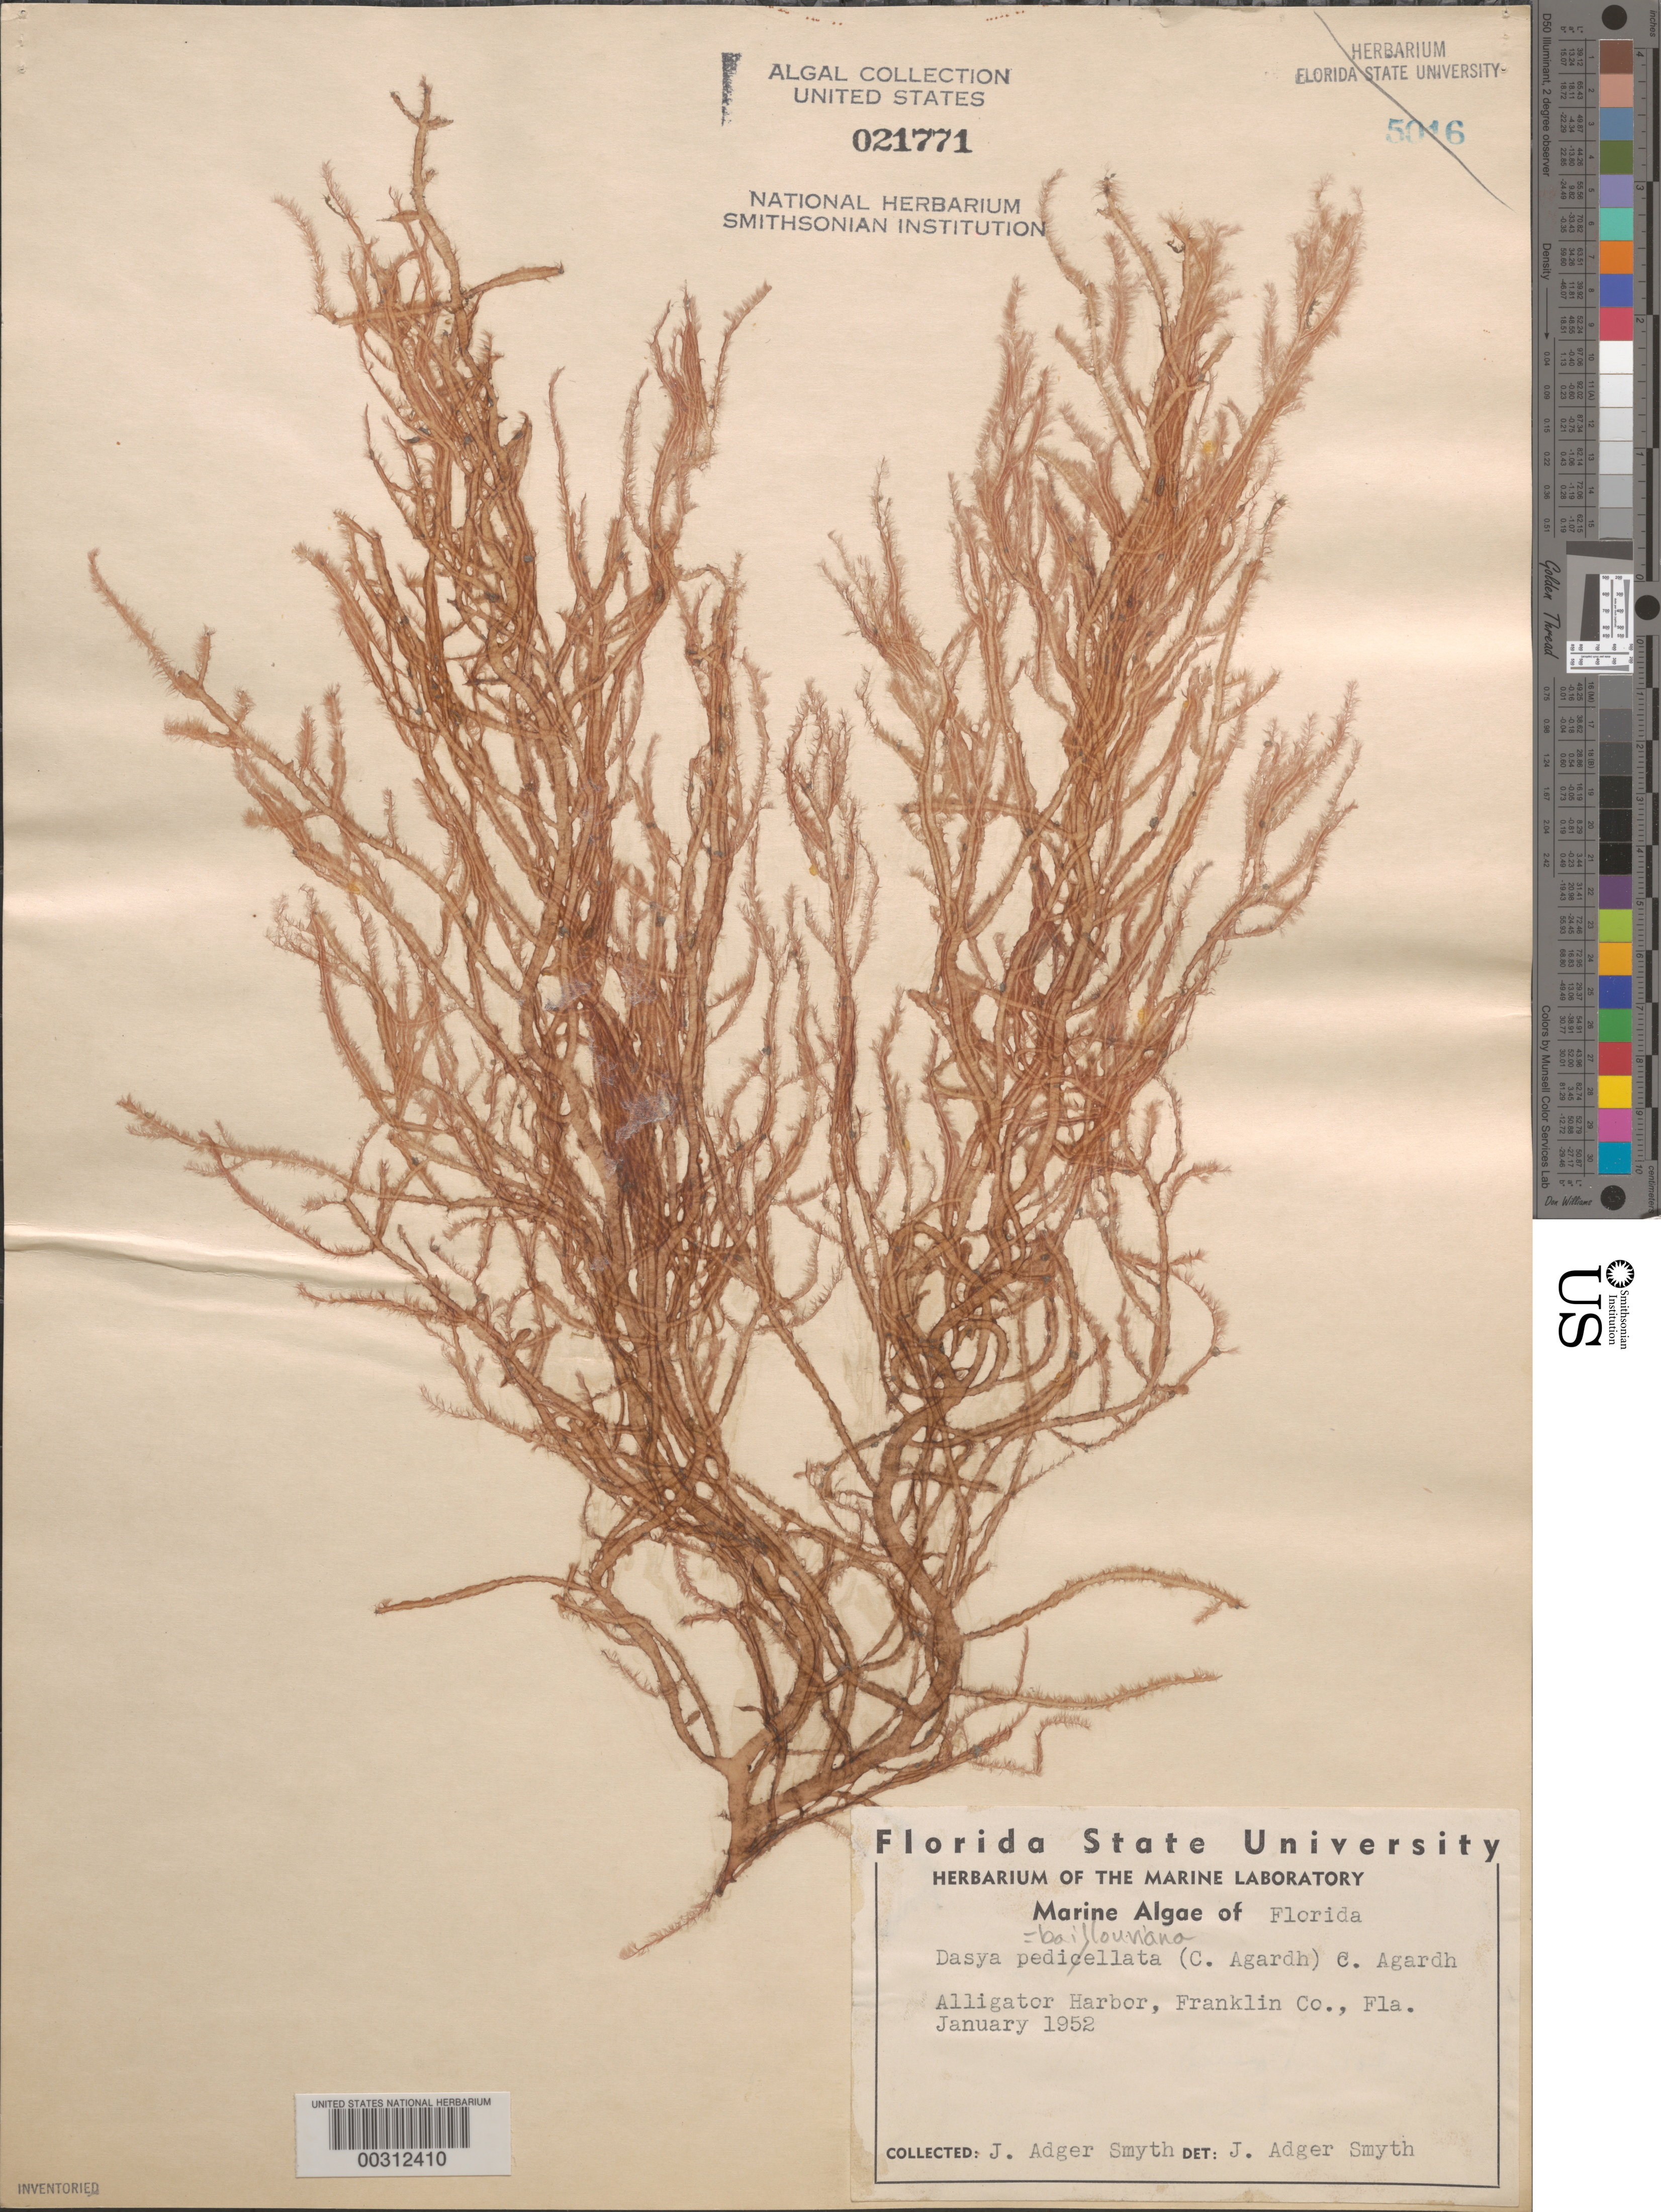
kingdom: Plantae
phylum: Rhodophyta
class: Florideophyceae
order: Ceramiales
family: Dasyaceae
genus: Dasya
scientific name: Dasya pedicellata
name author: (C. Agardh) C. Agardh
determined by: Algae name updating Project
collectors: J. Smyth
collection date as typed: Jan 1952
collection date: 1952-01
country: United States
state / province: Florida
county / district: Franklin County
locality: Alligator Harbor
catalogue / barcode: US 21771